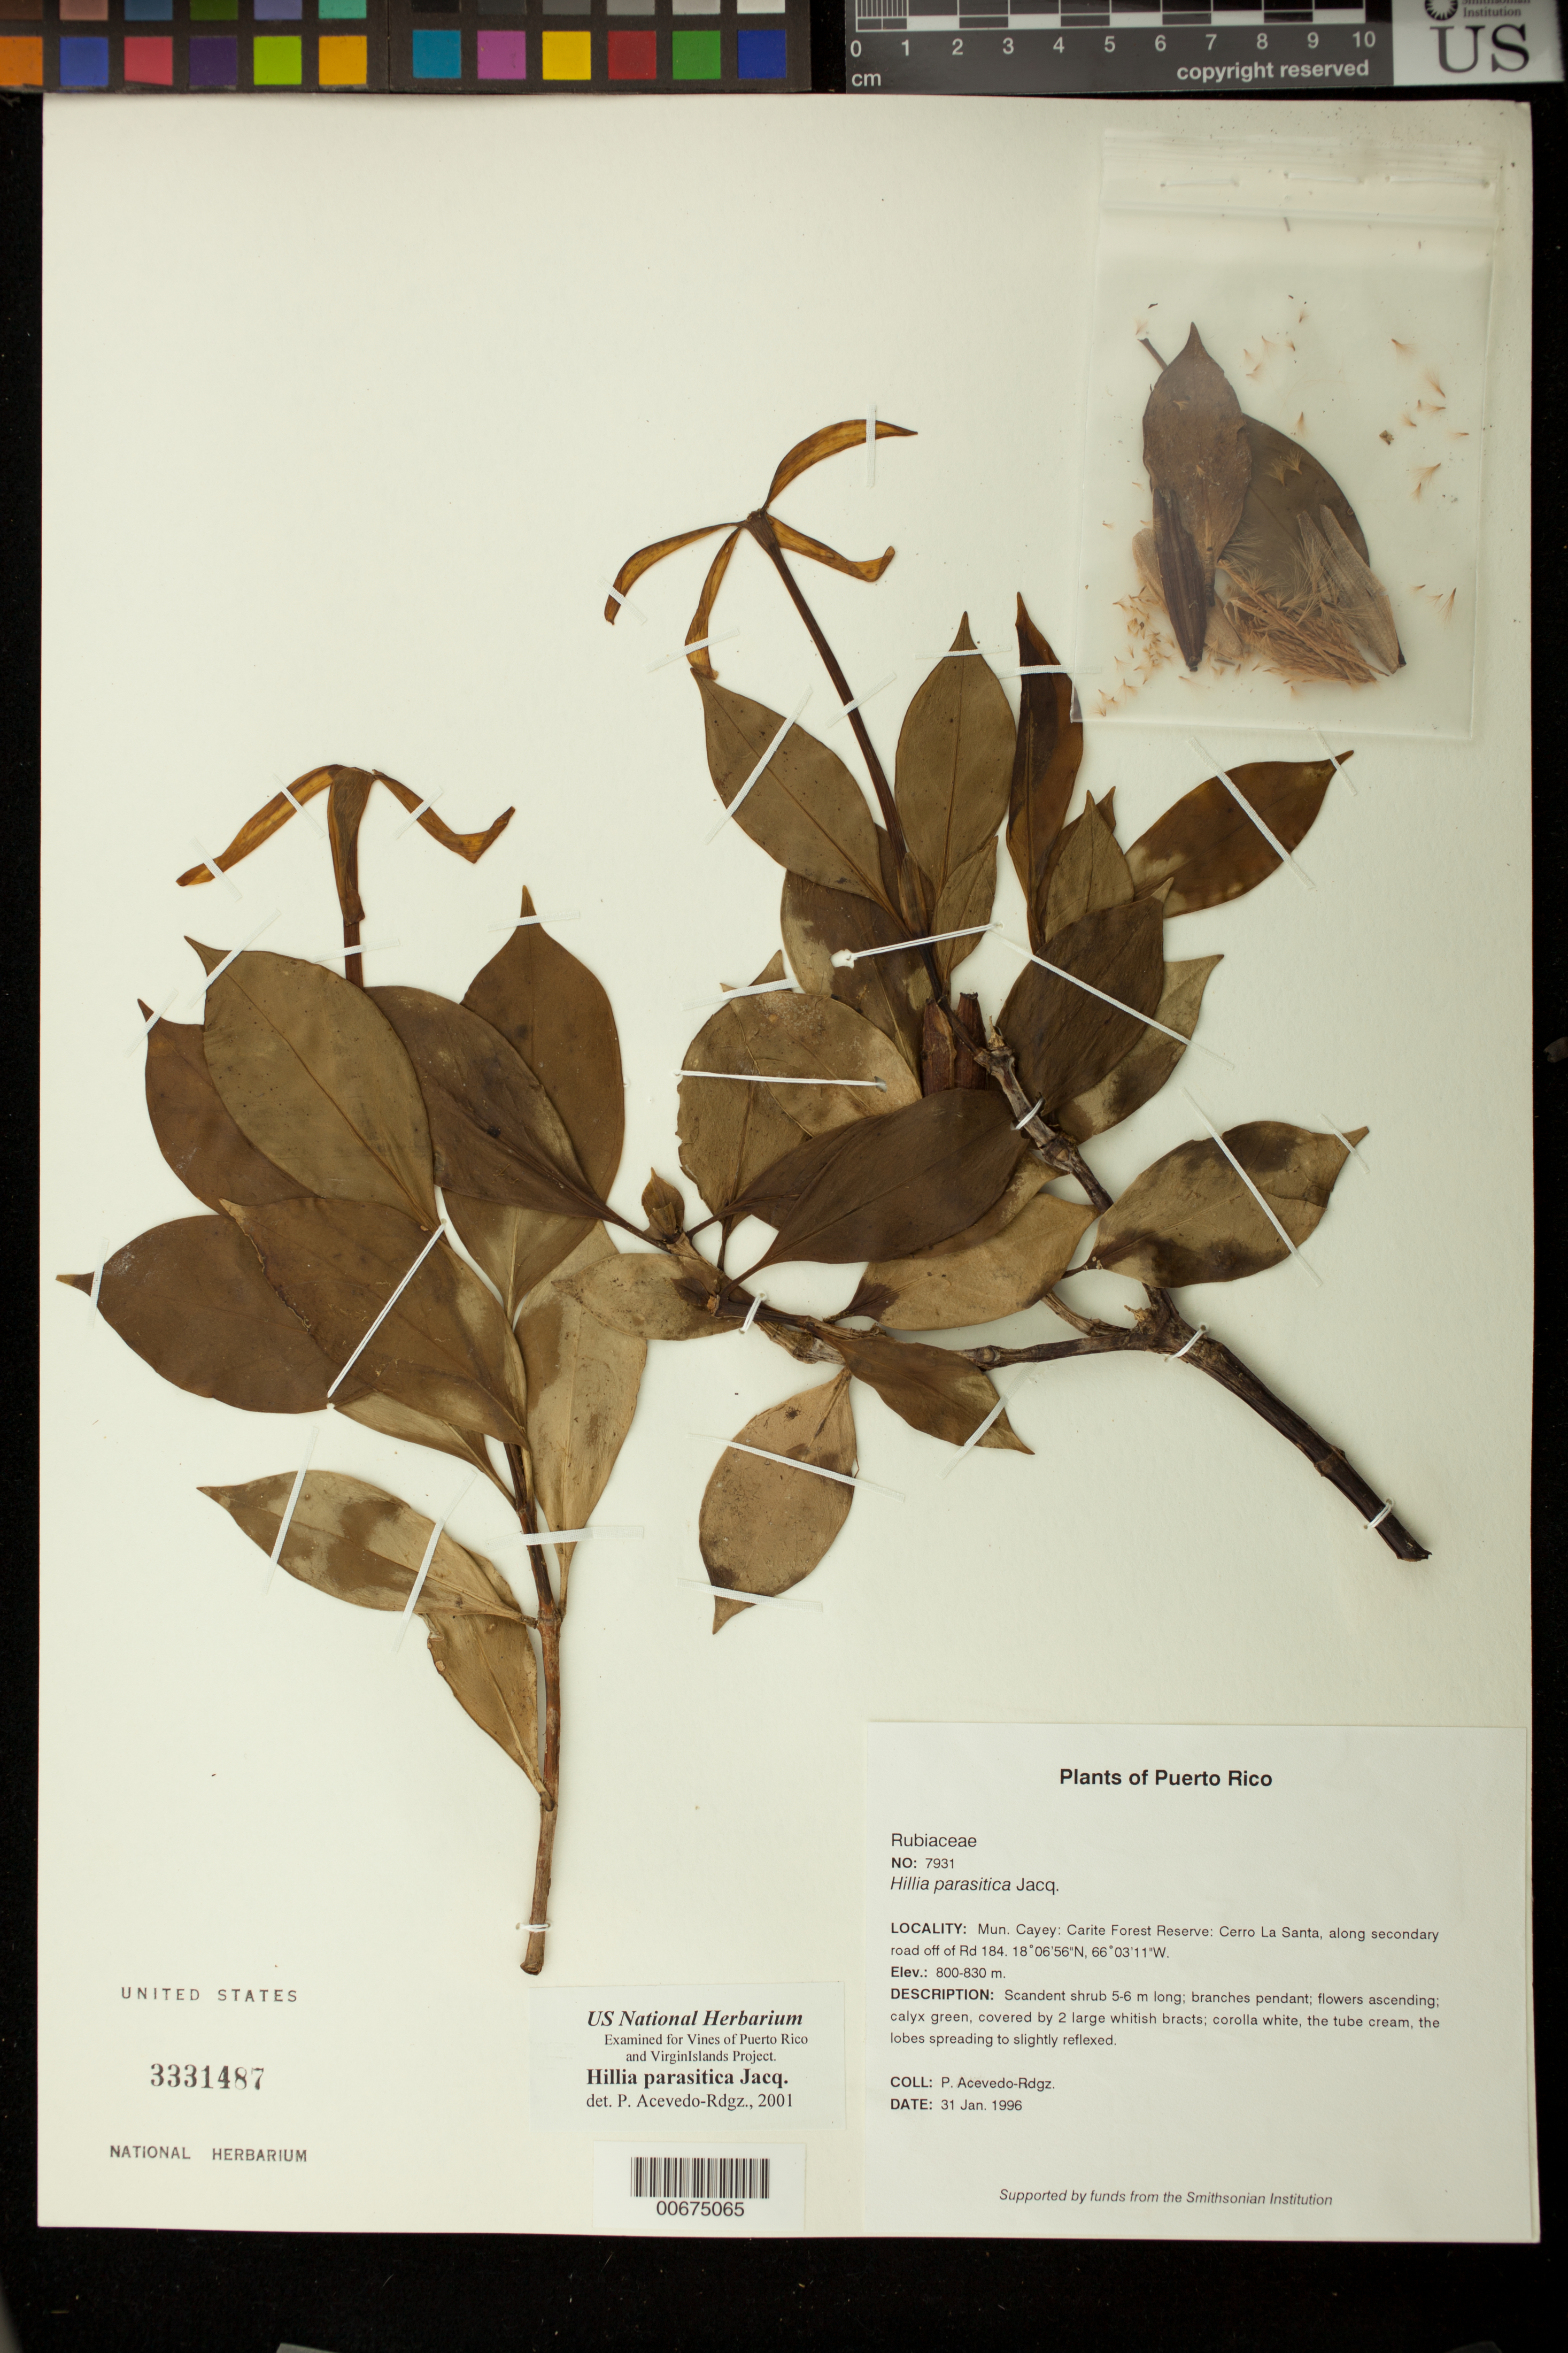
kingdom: Plantae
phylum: Tracheophyta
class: Magnoliopsida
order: Gentianales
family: Rubiaceae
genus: Hillia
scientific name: Hillia parasitica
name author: Jacq.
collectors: P. Acevedo-Rodr.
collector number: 7931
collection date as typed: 31 Jan 1996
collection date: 1996-01-31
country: Puerto Rico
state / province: Cayey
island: Puerto Rico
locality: Cayey; Carite Forest Reserve: Cerro La Santa, along secondary road off of Rd 184.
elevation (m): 800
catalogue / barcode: US 3331487